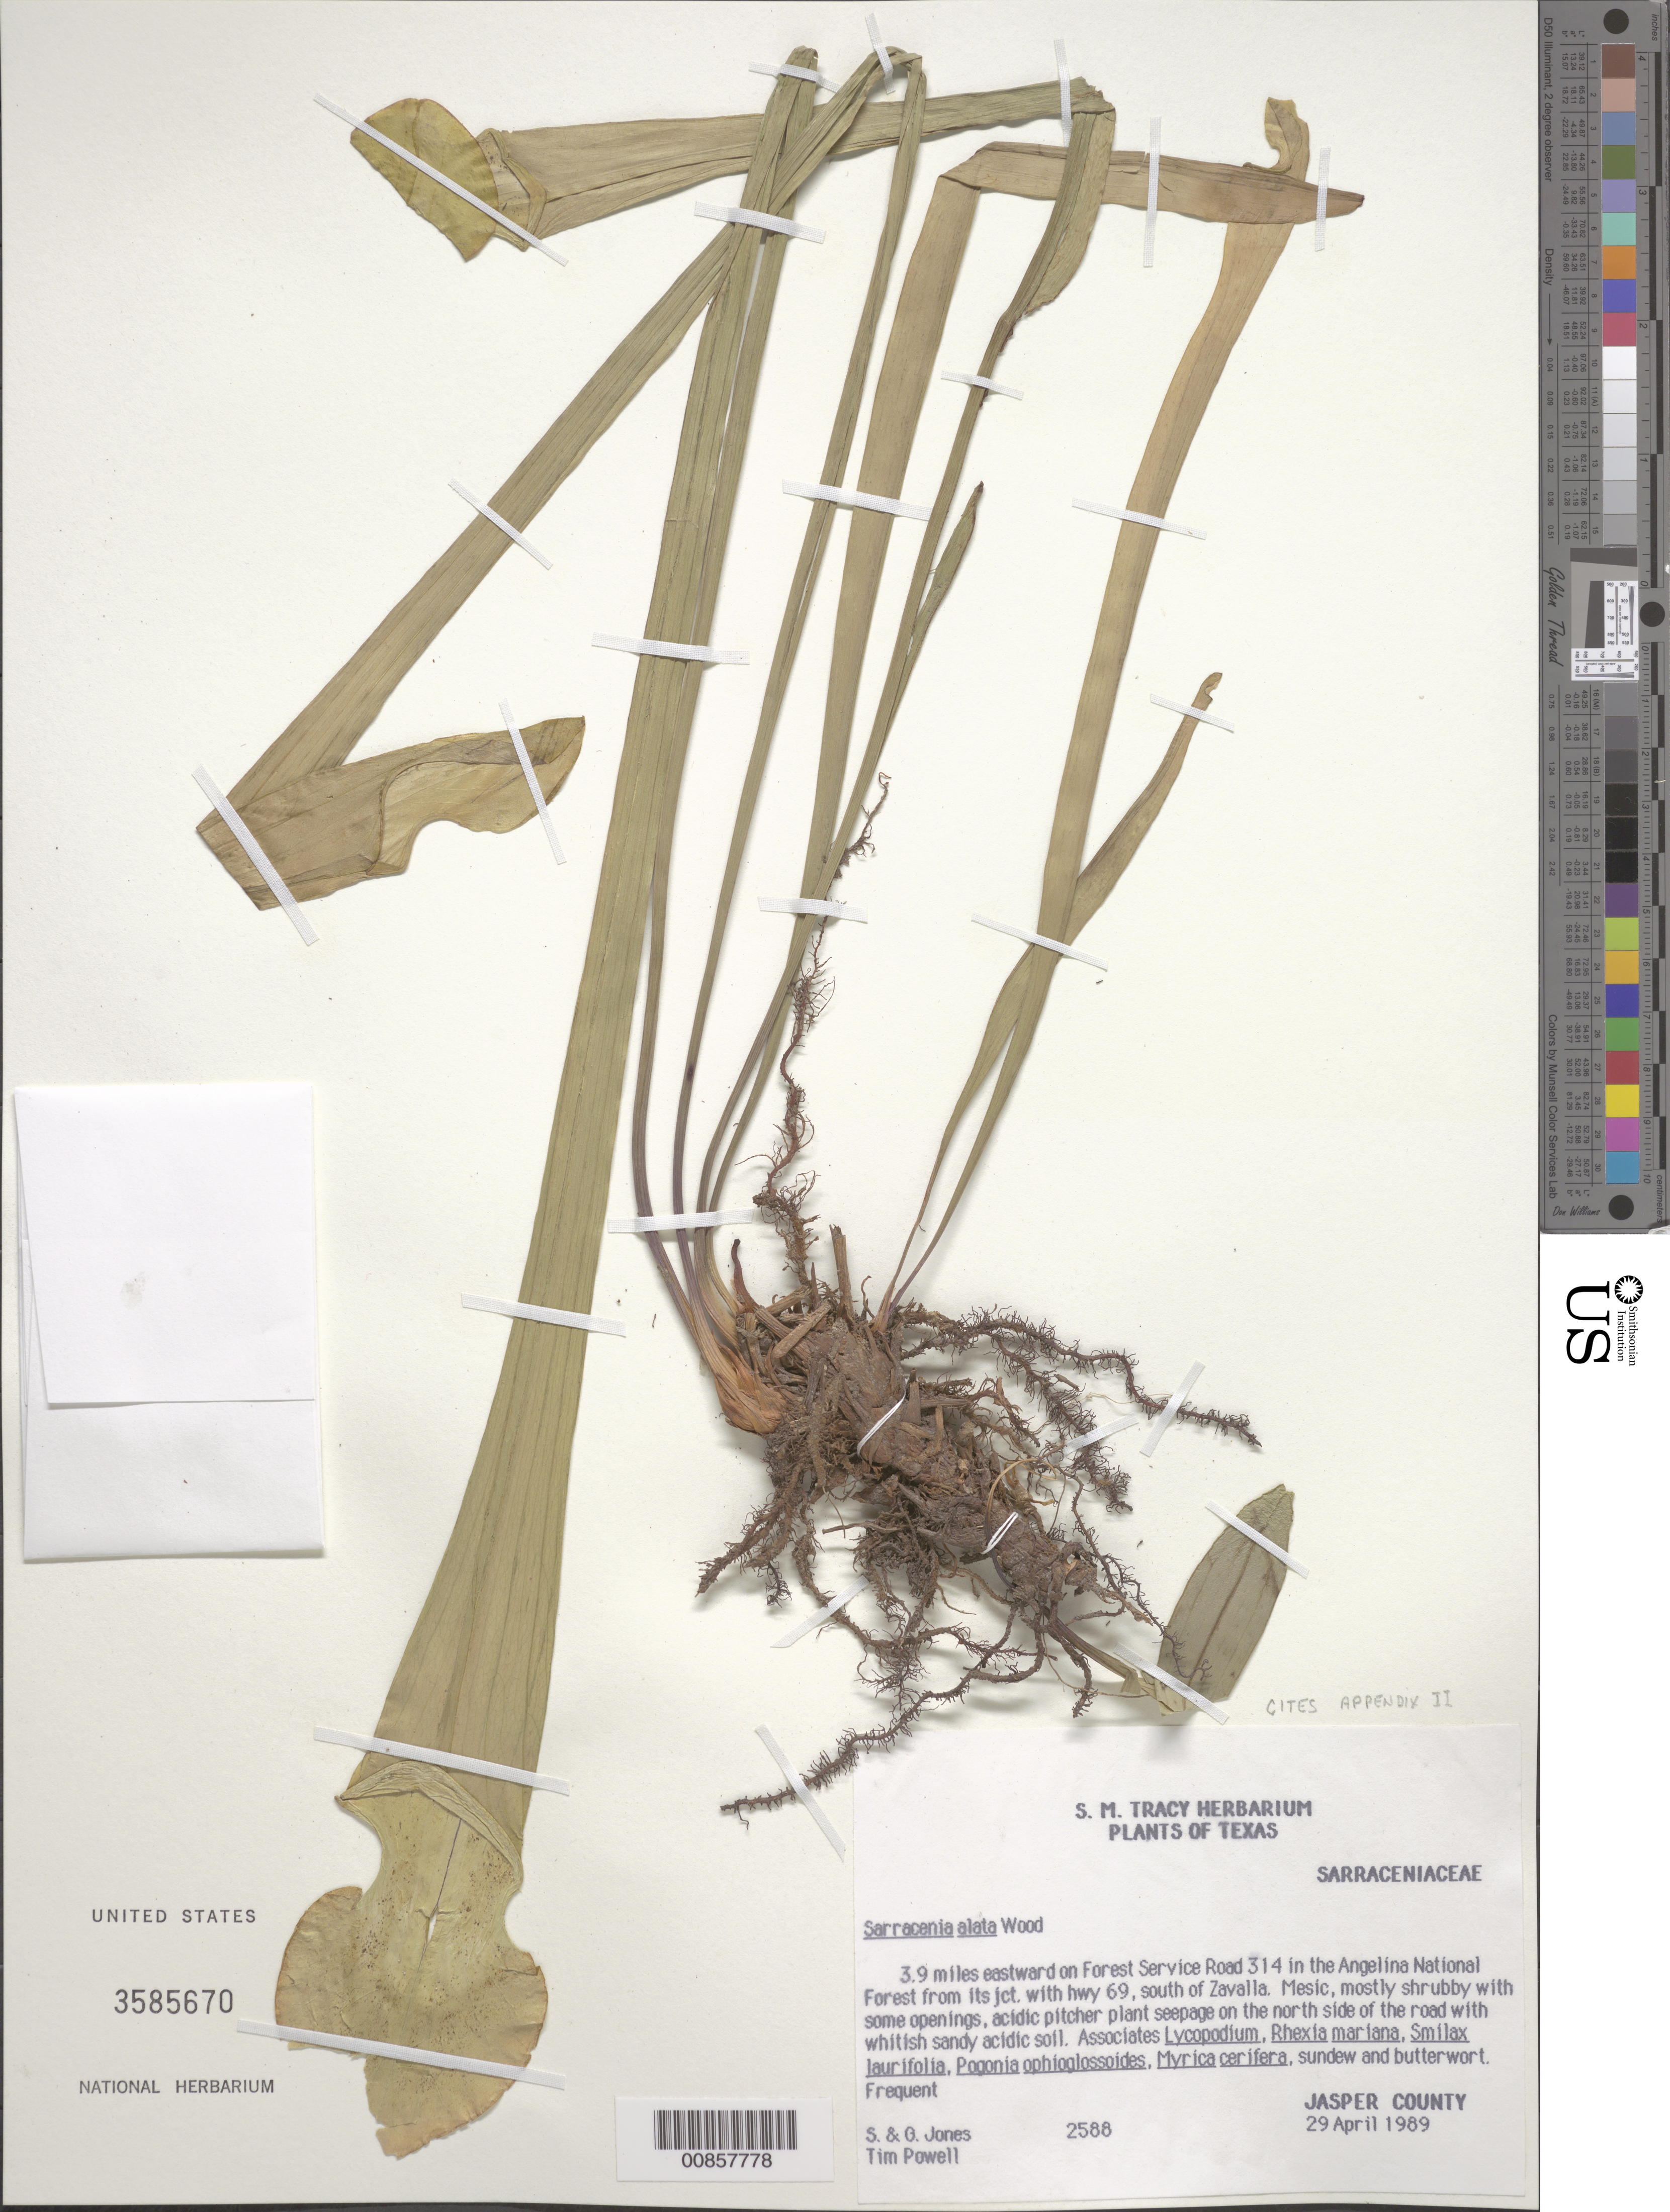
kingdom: Plantae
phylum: Tracheophyta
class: Magnoliopsida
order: Ericales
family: Sarraceniaceae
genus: Sarracenia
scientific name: Sarracenia alata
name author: (Alph. Wood) Alph. Wood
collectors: S. D. Jones, G. D. Jones & T. Powell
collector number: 2588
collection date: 1989-04-29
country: United States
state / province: Texas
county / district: Jasper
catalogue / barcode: US 3585670